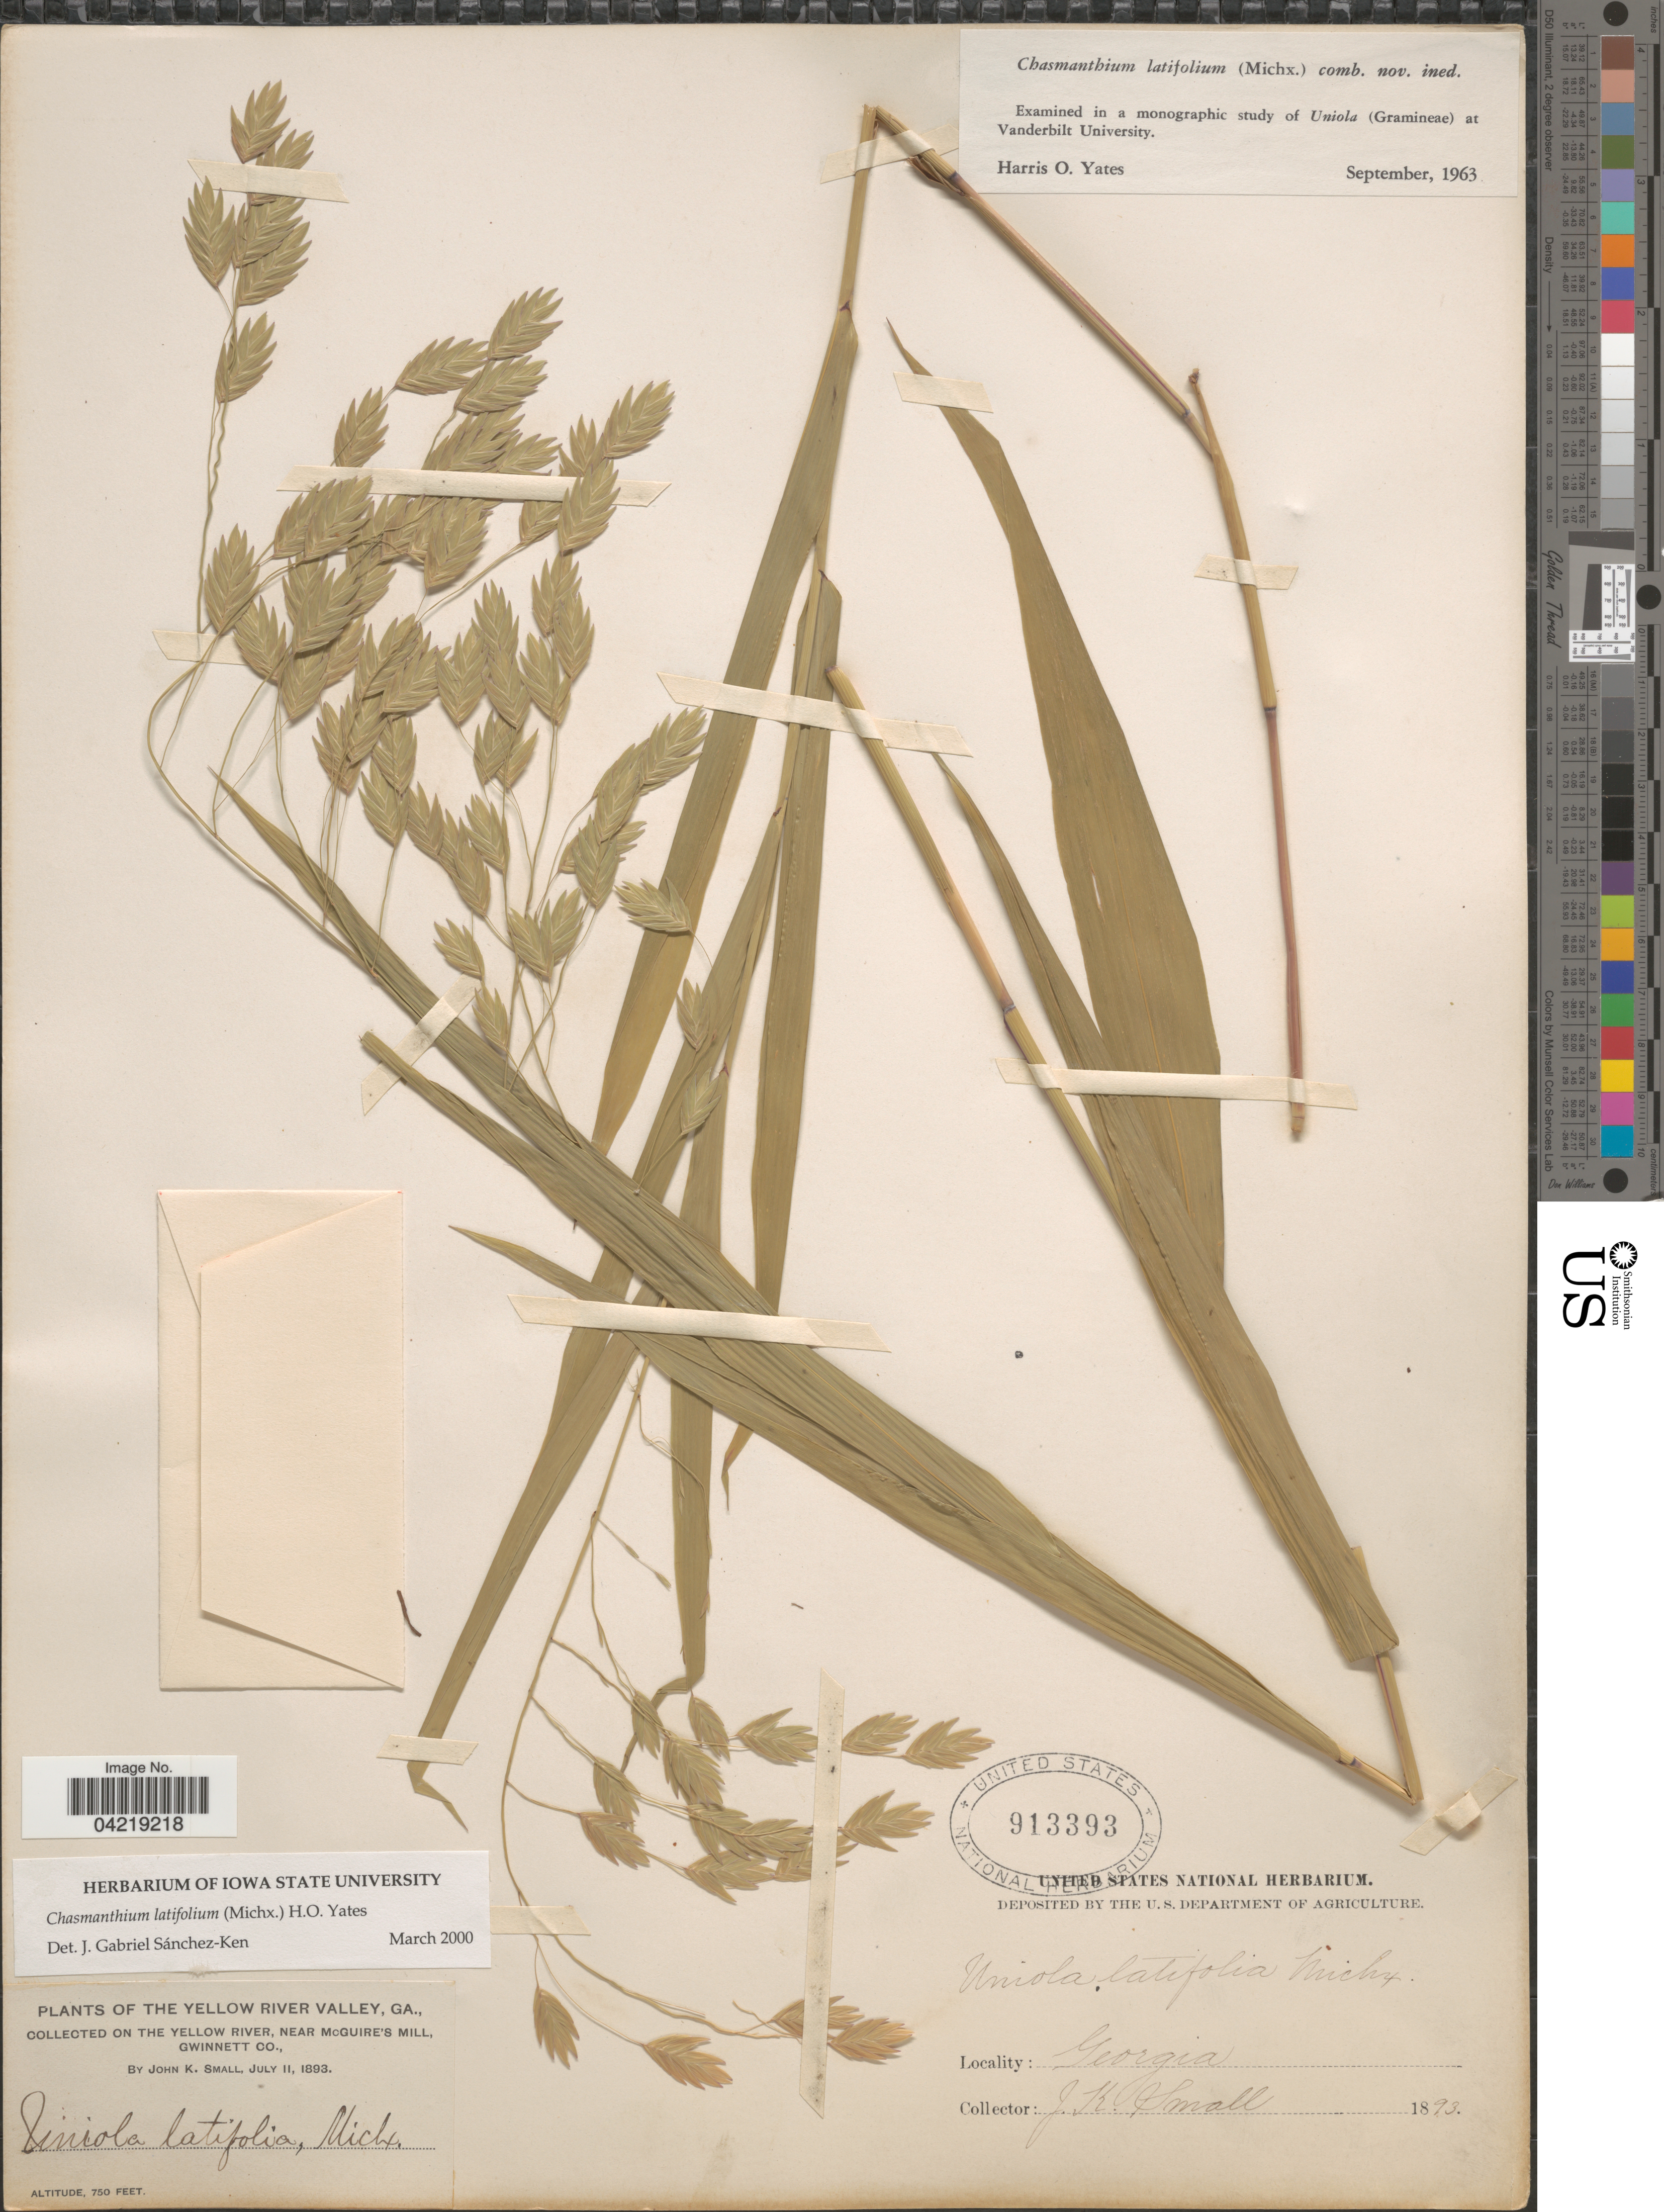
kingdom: Plantae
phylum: Tracheophyta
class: Liliopsida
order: Poales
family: Poaceae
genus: Chasmanthium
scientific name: Chasmanthium latifolium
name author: (Michx.) H.O. Yates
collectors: J. K. Small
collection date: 1893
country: United States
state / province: Georgia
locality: The Yellow River Valley. On the Yellow River, near McGuire's Mill, Gwinnett Co.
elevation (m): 229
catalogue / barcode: US 913393